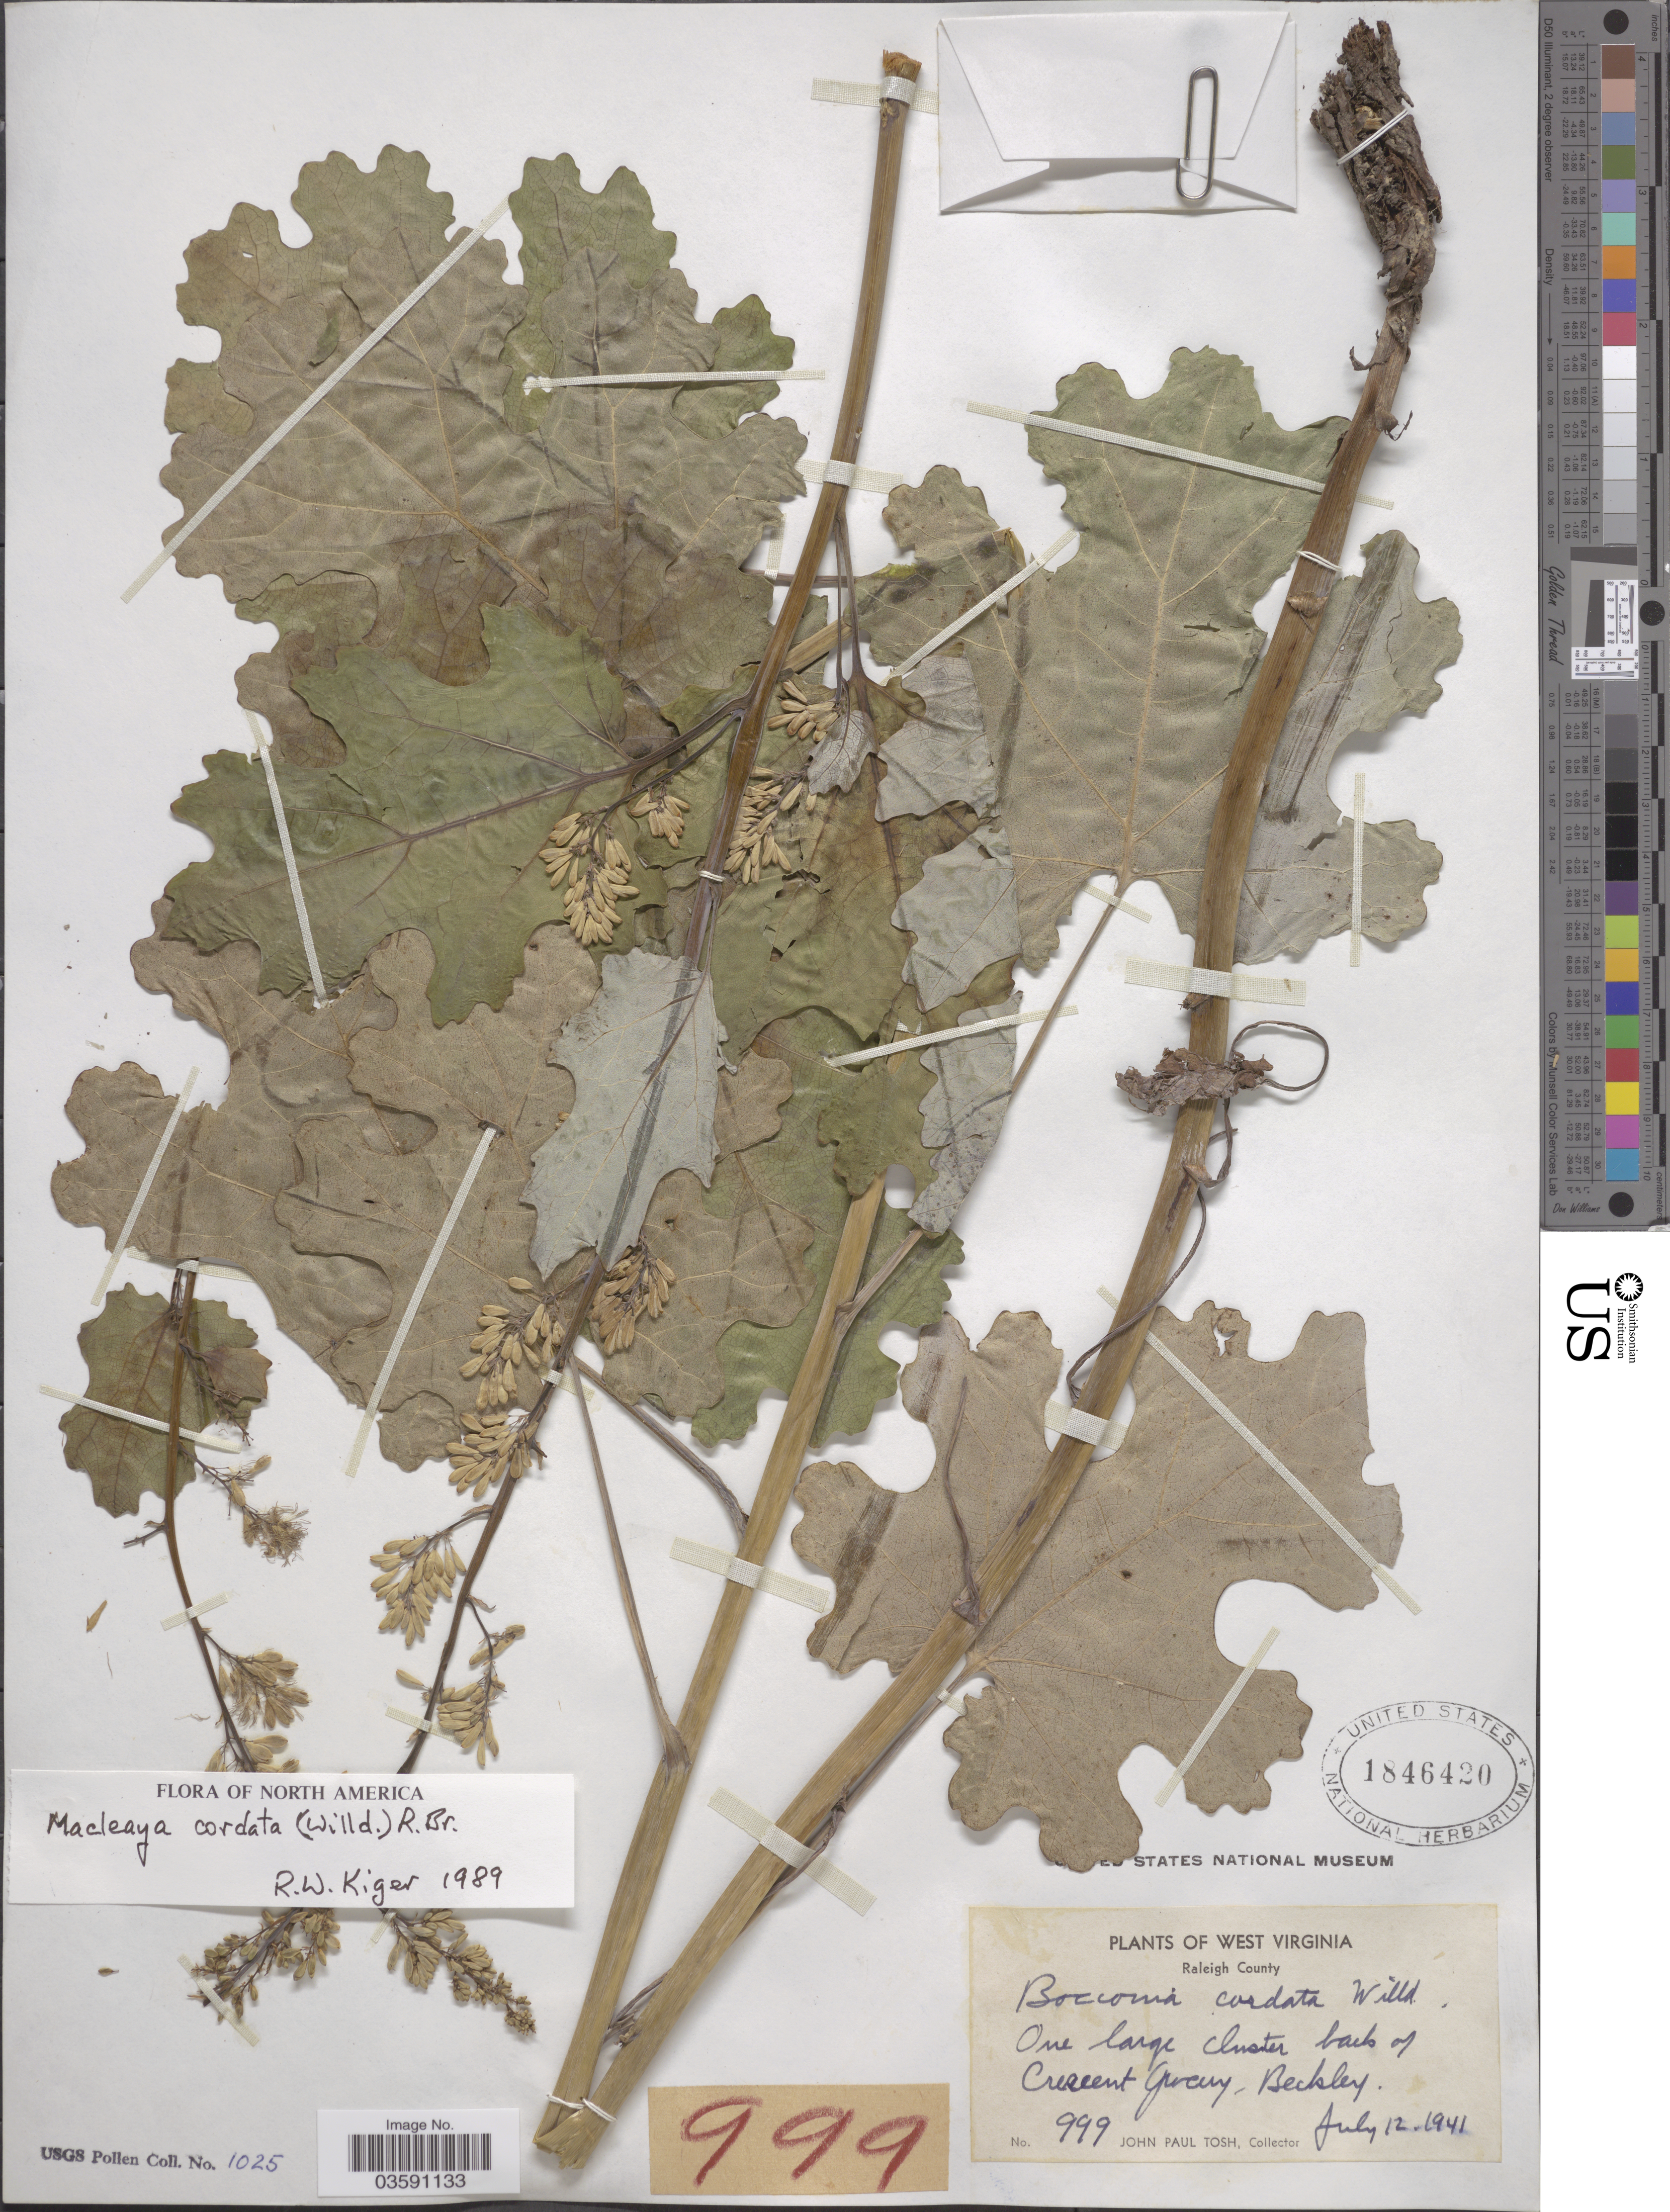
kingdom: Plantae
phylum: Tracheophyta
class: Magnoliopsida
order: Ranunculales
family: Papaveraceae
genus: Macleaya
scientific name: Macleaya cordata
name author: (Willd.) R. Br.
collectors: J. Tosh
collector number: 999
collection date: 1941-07-12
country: United States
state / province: West Virginia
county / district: Raleigh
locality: Raleigh County. One large cluster back of Crescent Grocery, Beckley.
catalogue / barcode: US 1846420